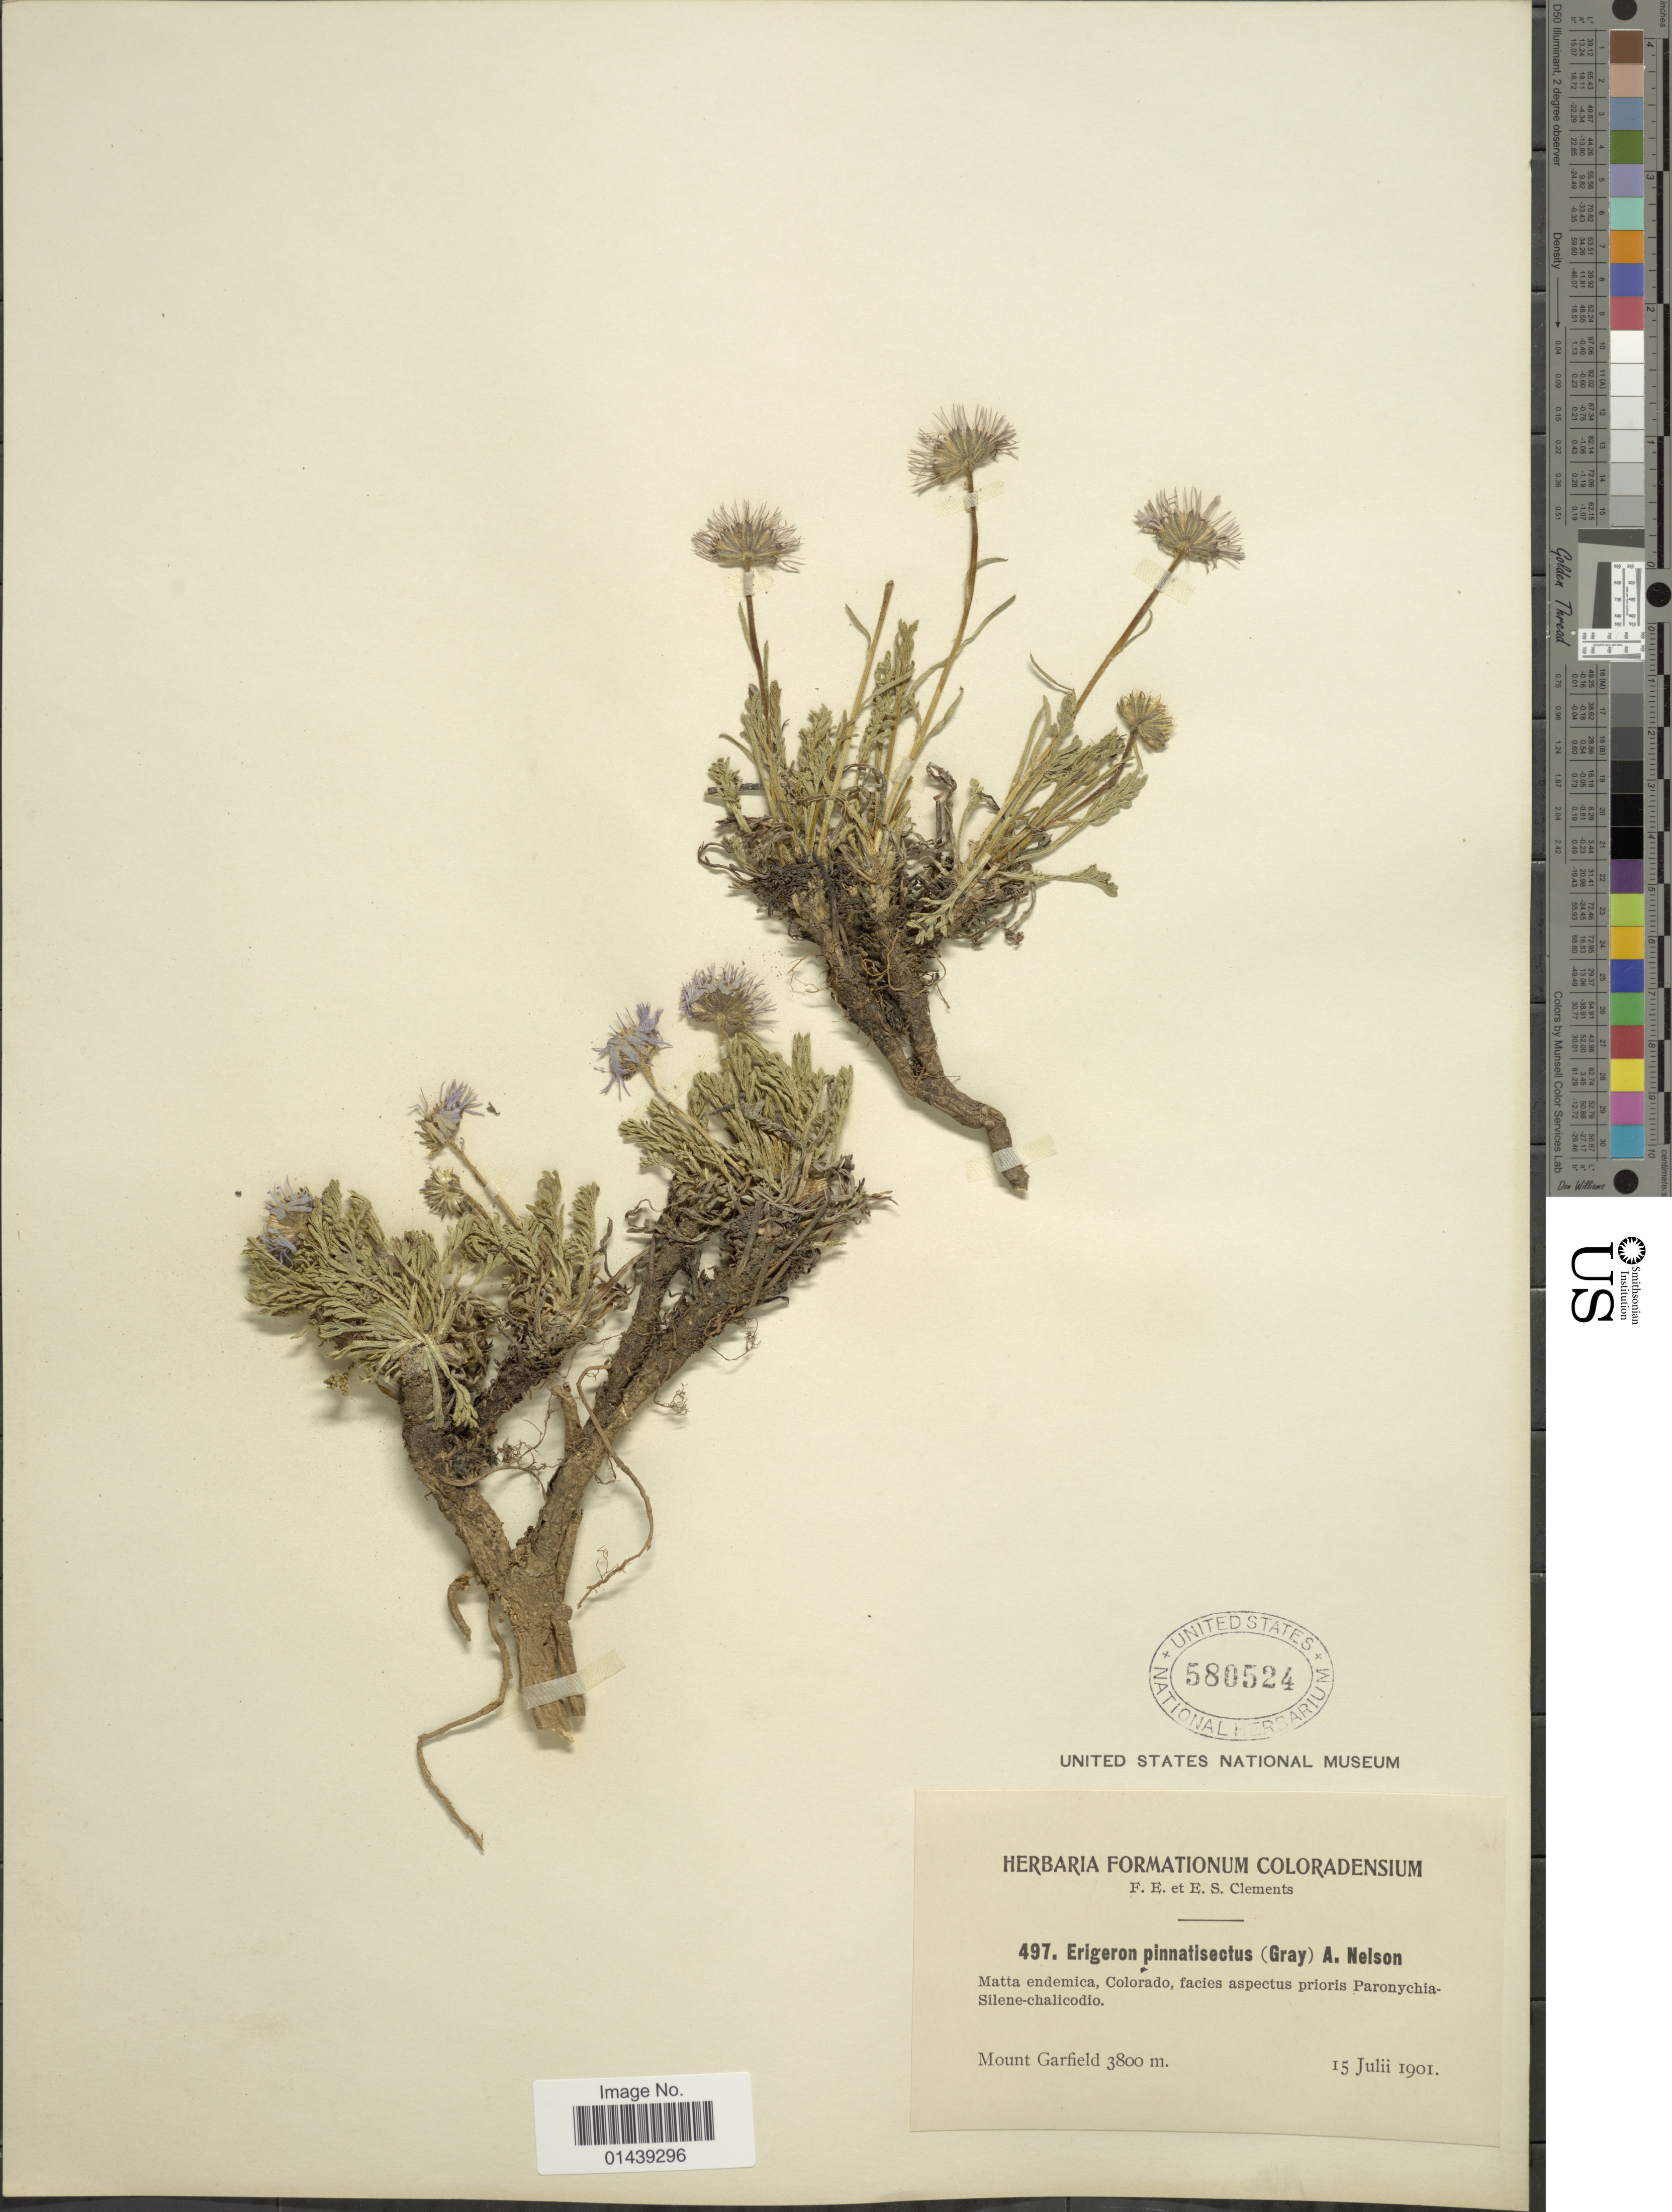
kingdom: Plantae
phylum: Tracheophyta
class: Magnoliopsida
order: Asterales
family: Asteraceae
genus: Erigeron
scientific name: Erigeron pinnatisectus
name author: (A. Gray) A. Nelson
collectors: F. E. Clements & E. S. Clements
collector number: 497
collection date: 1901-07-15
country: United States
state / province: Colorado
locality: Mount Garfield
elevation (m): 3800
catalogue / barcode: US 580524